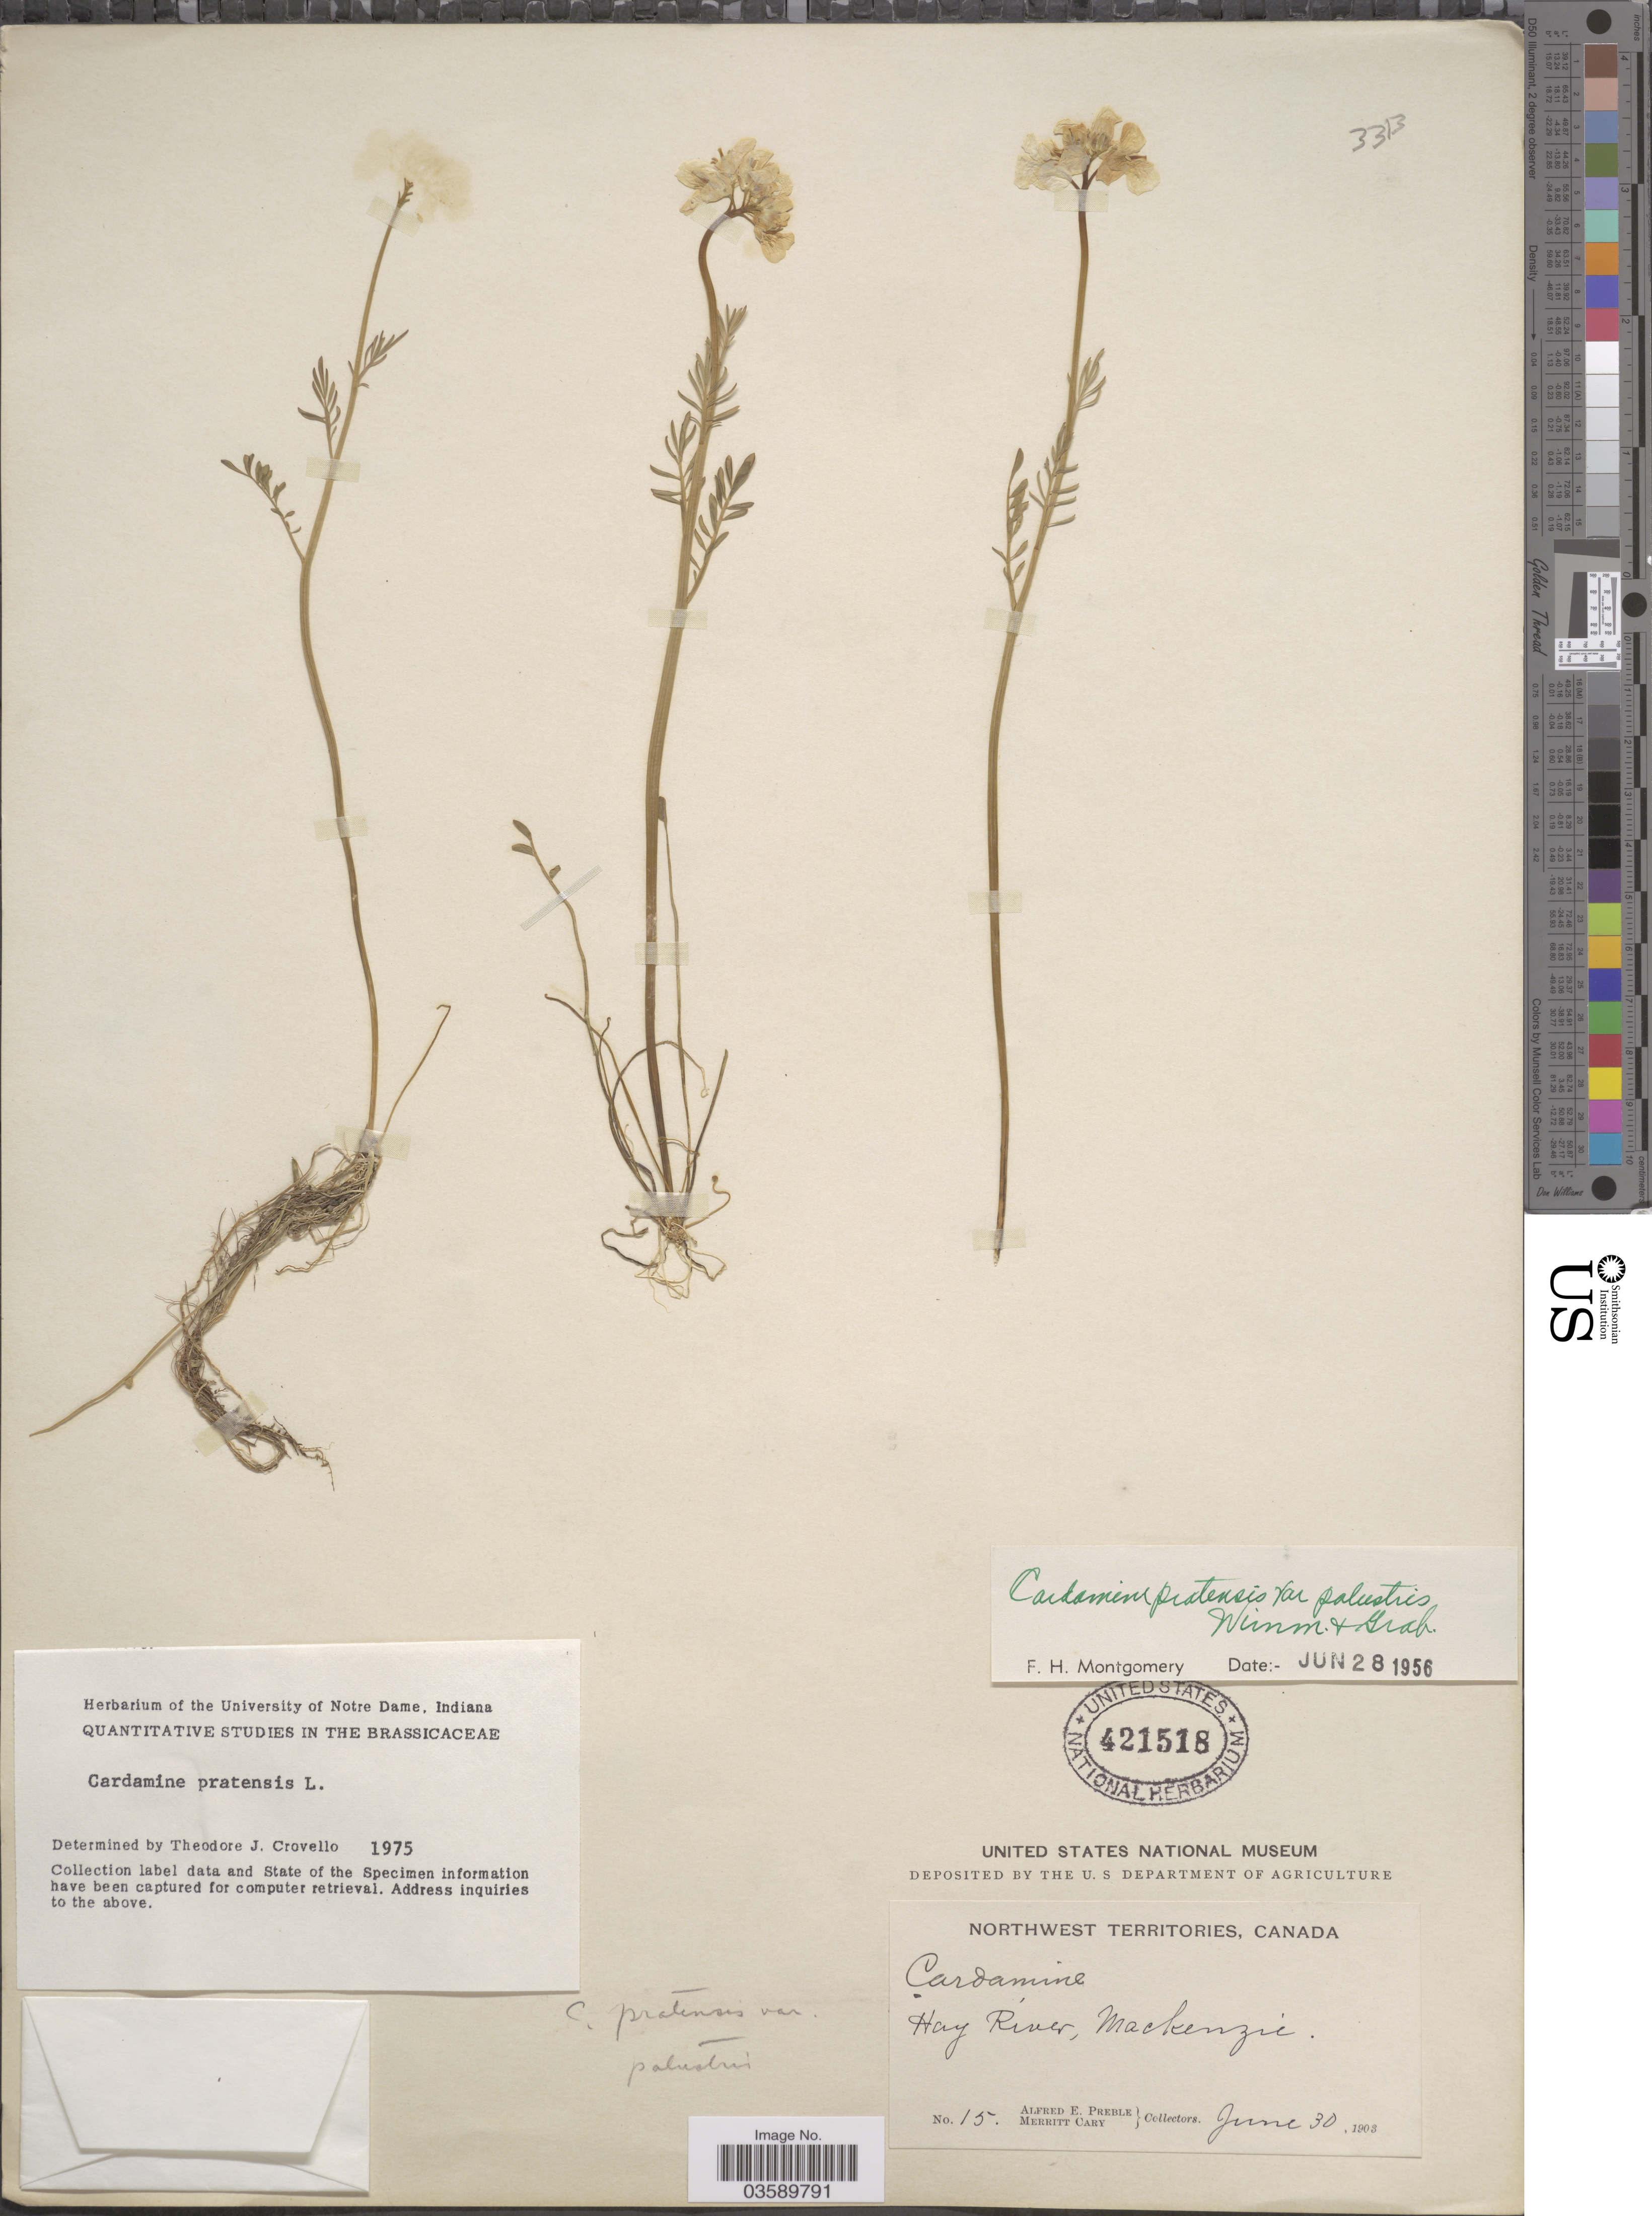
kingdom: Plantae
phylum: Tracheophyta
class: Magnoliopsida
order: Brassicales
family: Brassicaceae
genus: Cardamine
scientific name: Cardamine pratensis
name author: L.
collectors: A. Preble & M. Cary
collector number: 15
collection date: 1903-06-30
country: Canada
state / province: Northwest Territories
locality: Hay River, Mackenzie.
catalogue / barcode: US 421518